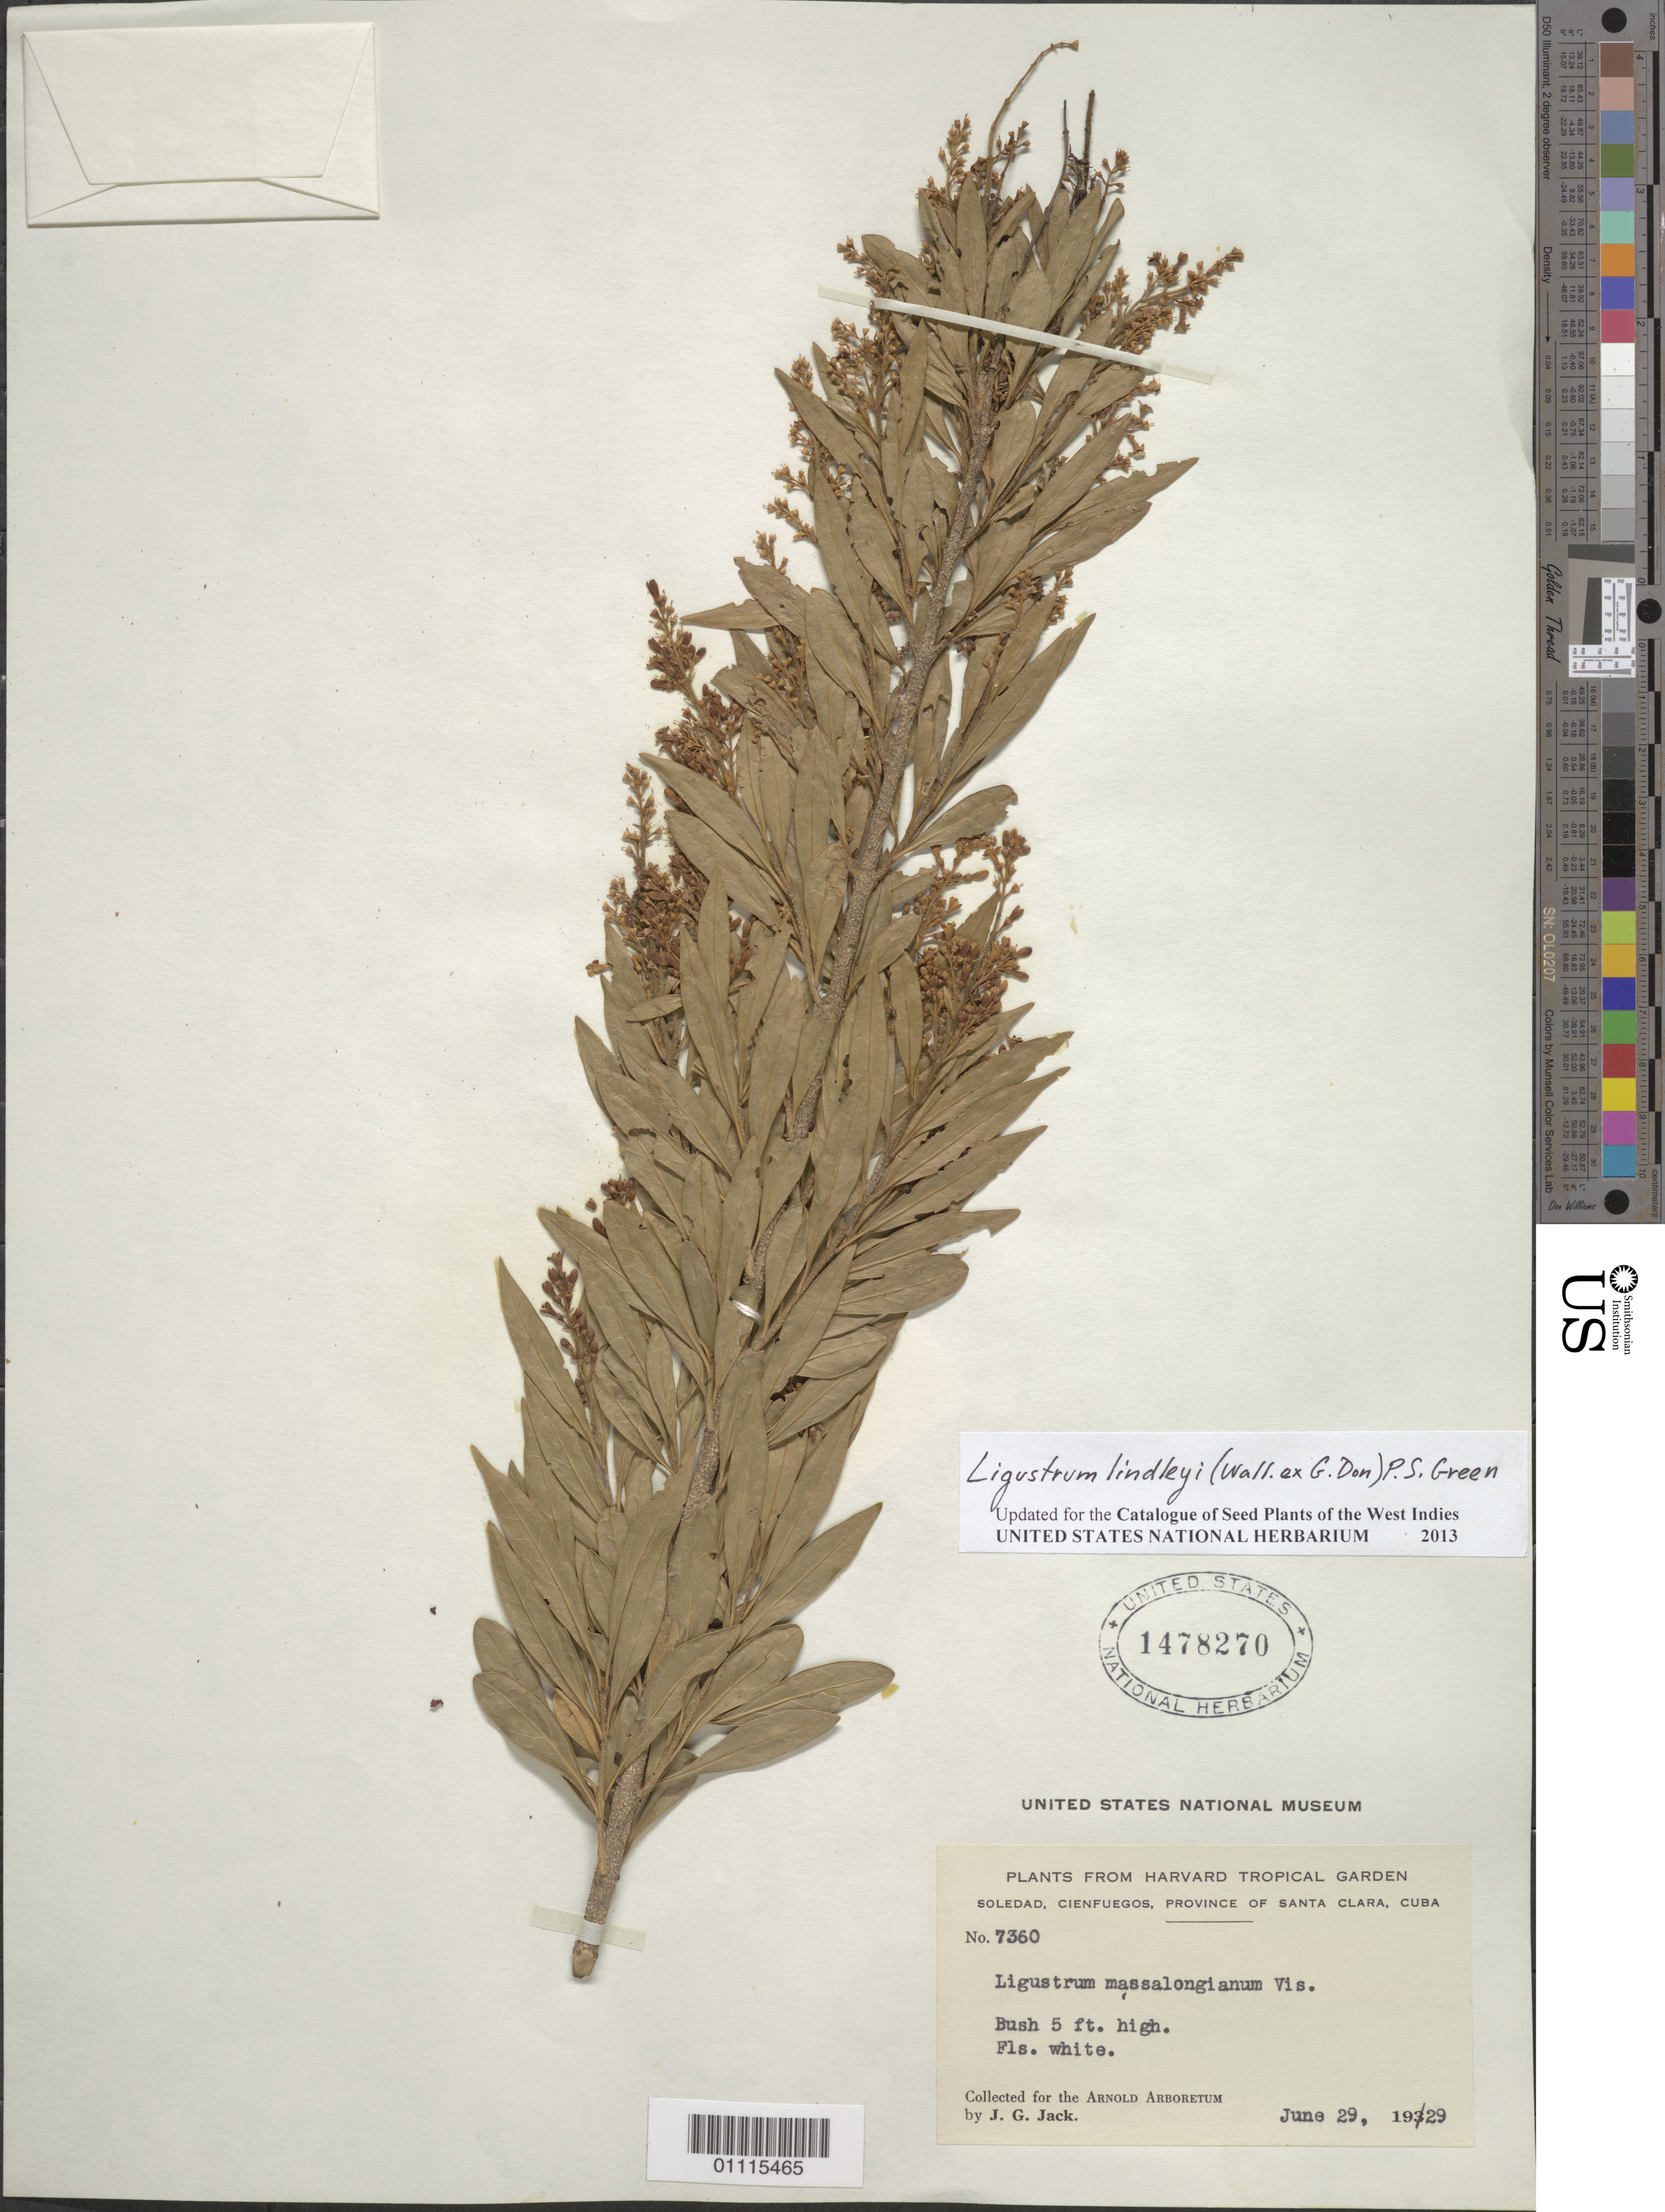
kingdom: Plantae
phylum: Tracheophyta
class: Magnoliopsida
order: Lamiales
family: Oleaceae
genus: Ligustrum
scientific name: Ligustrum lindleyi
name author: (Wall. ex G. Don) P.S. Green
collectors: J. G. Jack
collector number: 7360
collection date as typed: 29 Jun 1929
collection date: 1929-06-29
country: Cuba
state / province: Santa Clara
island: Cuba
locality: Soledad, Cienfuegos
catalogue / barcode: US 1478270